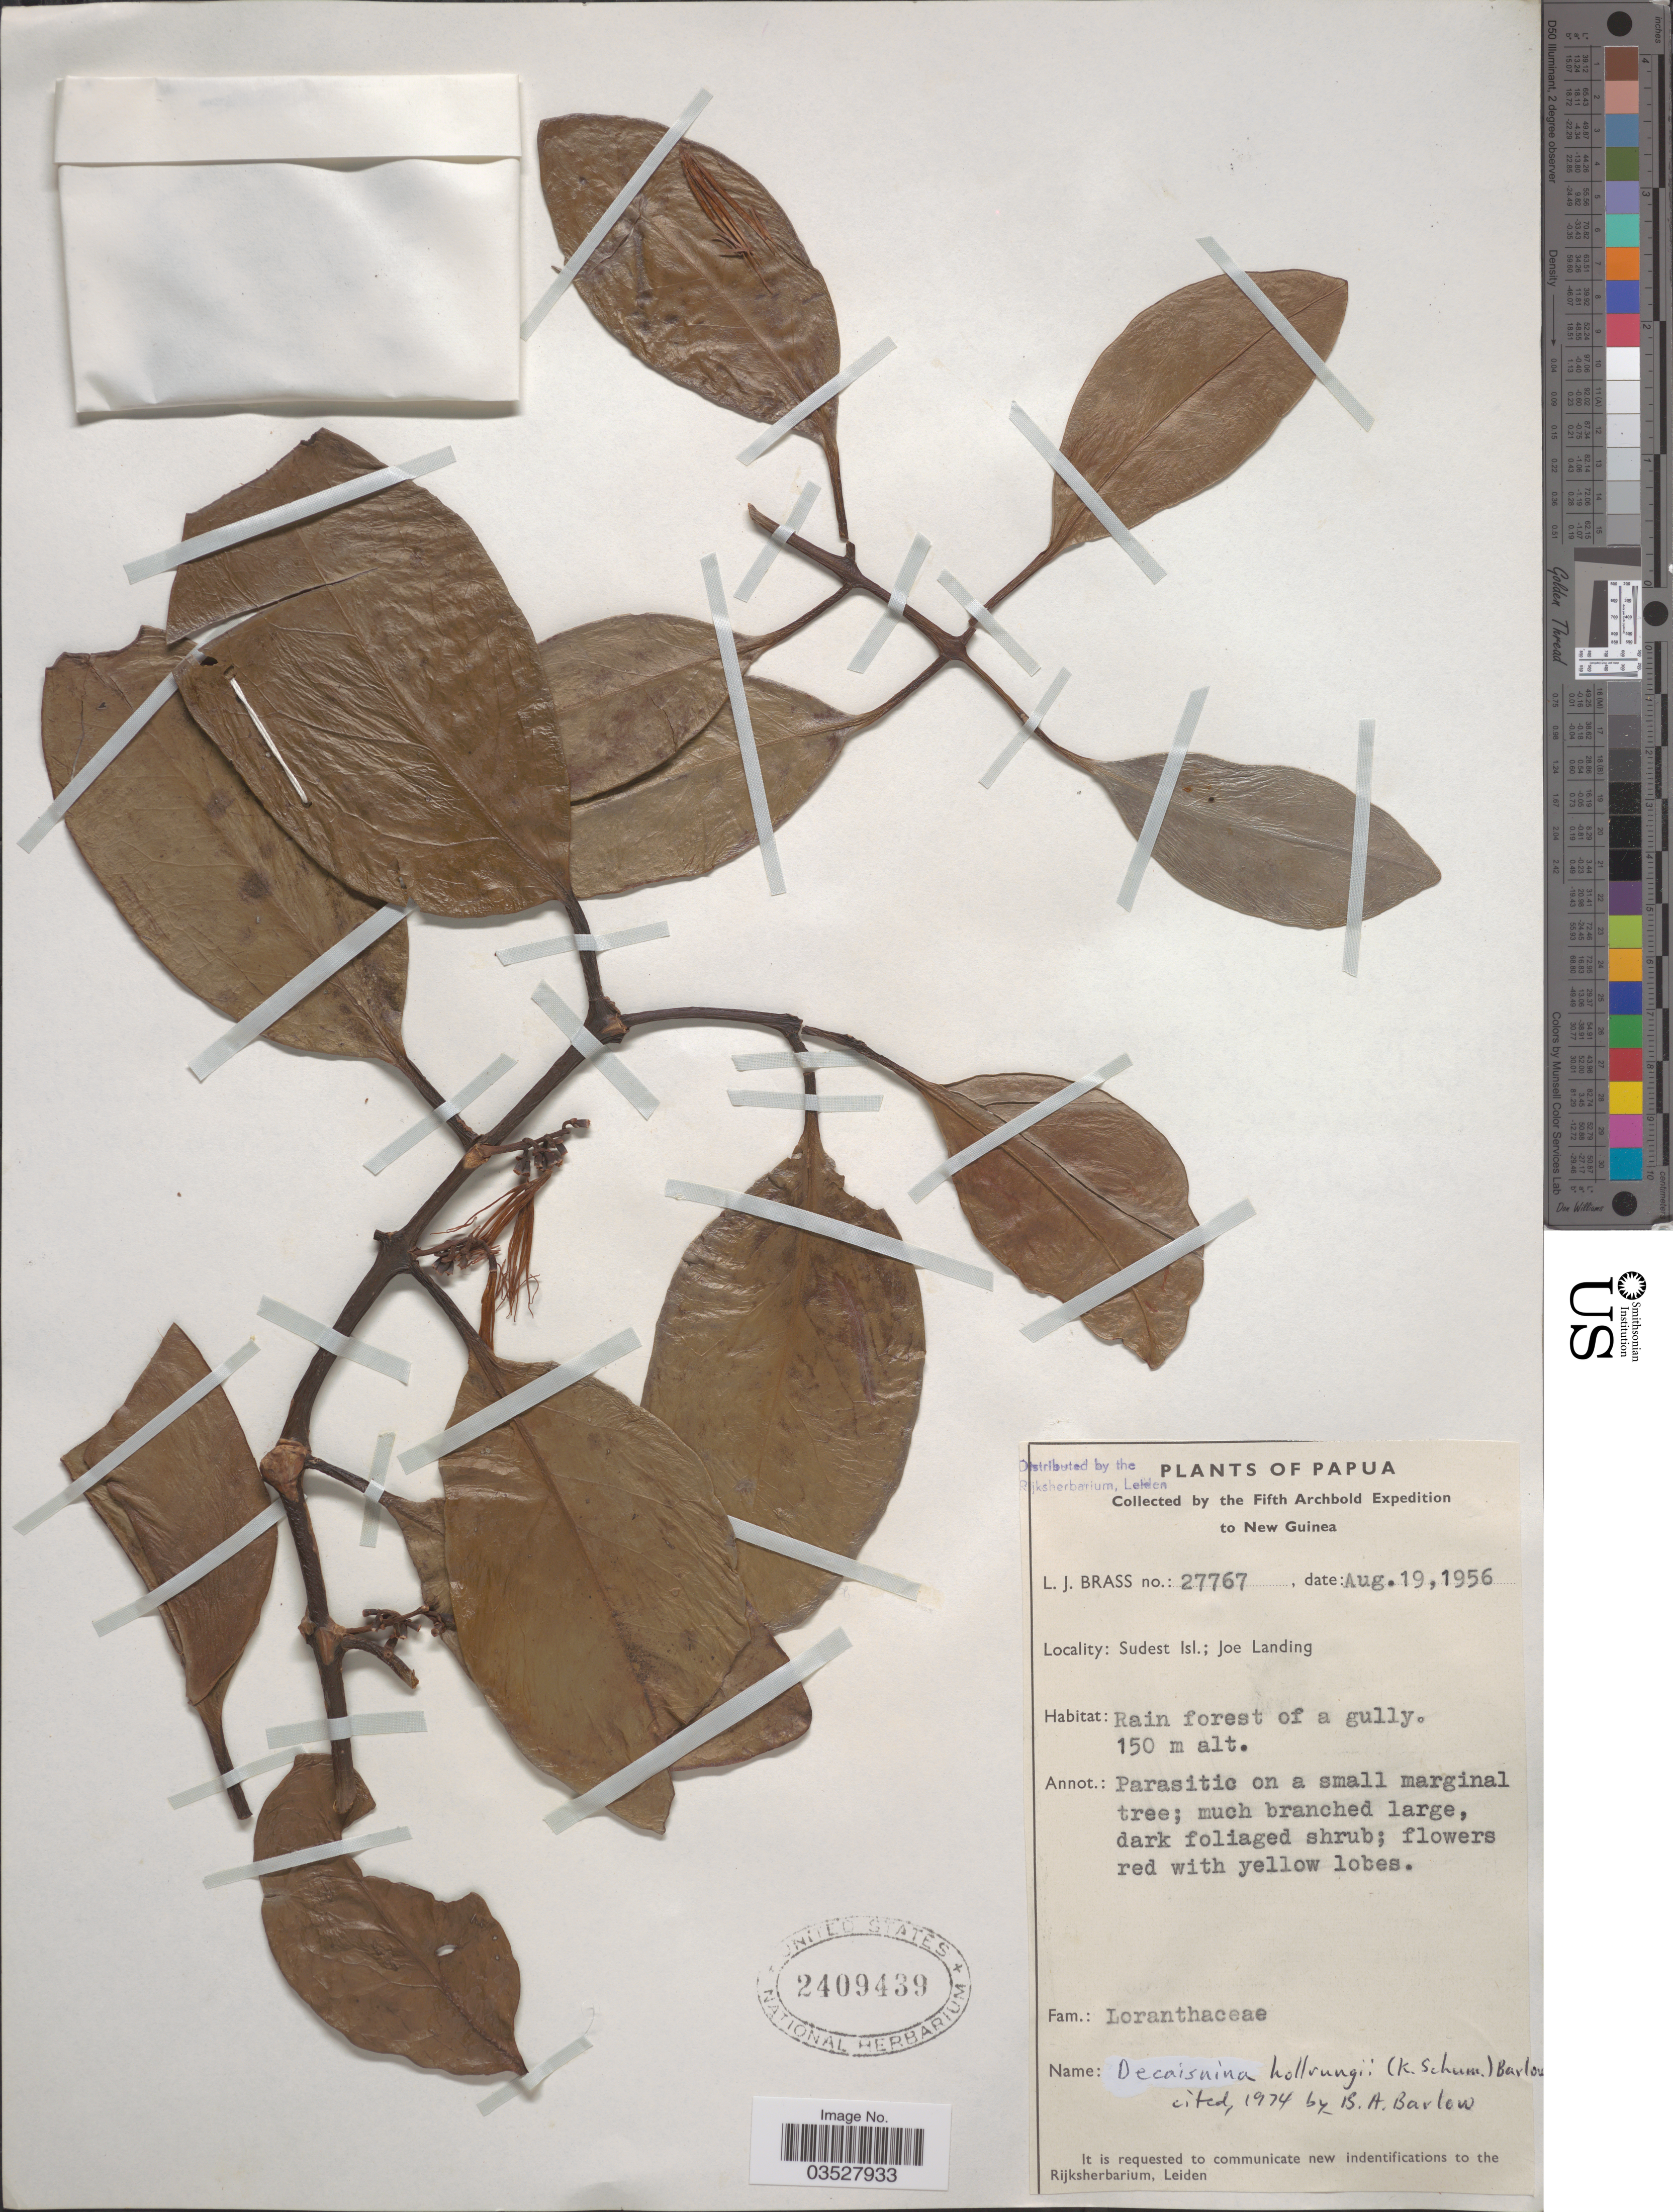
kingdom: Plantae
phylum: Tracheophyta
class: Magnoliopsida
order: Santalales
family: Loranthaceae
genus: Decaisnina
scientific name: Decaisnina hollrungii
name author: (K. Schum.) Barlow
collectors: L. J. Brass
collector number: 27767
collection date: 1956-08-19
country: Papua New Guinea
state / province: Milne Bay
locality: Papua. New Guinea. Sudest Isl.; Joe Landing.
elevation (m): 150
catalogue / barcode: US 2409439